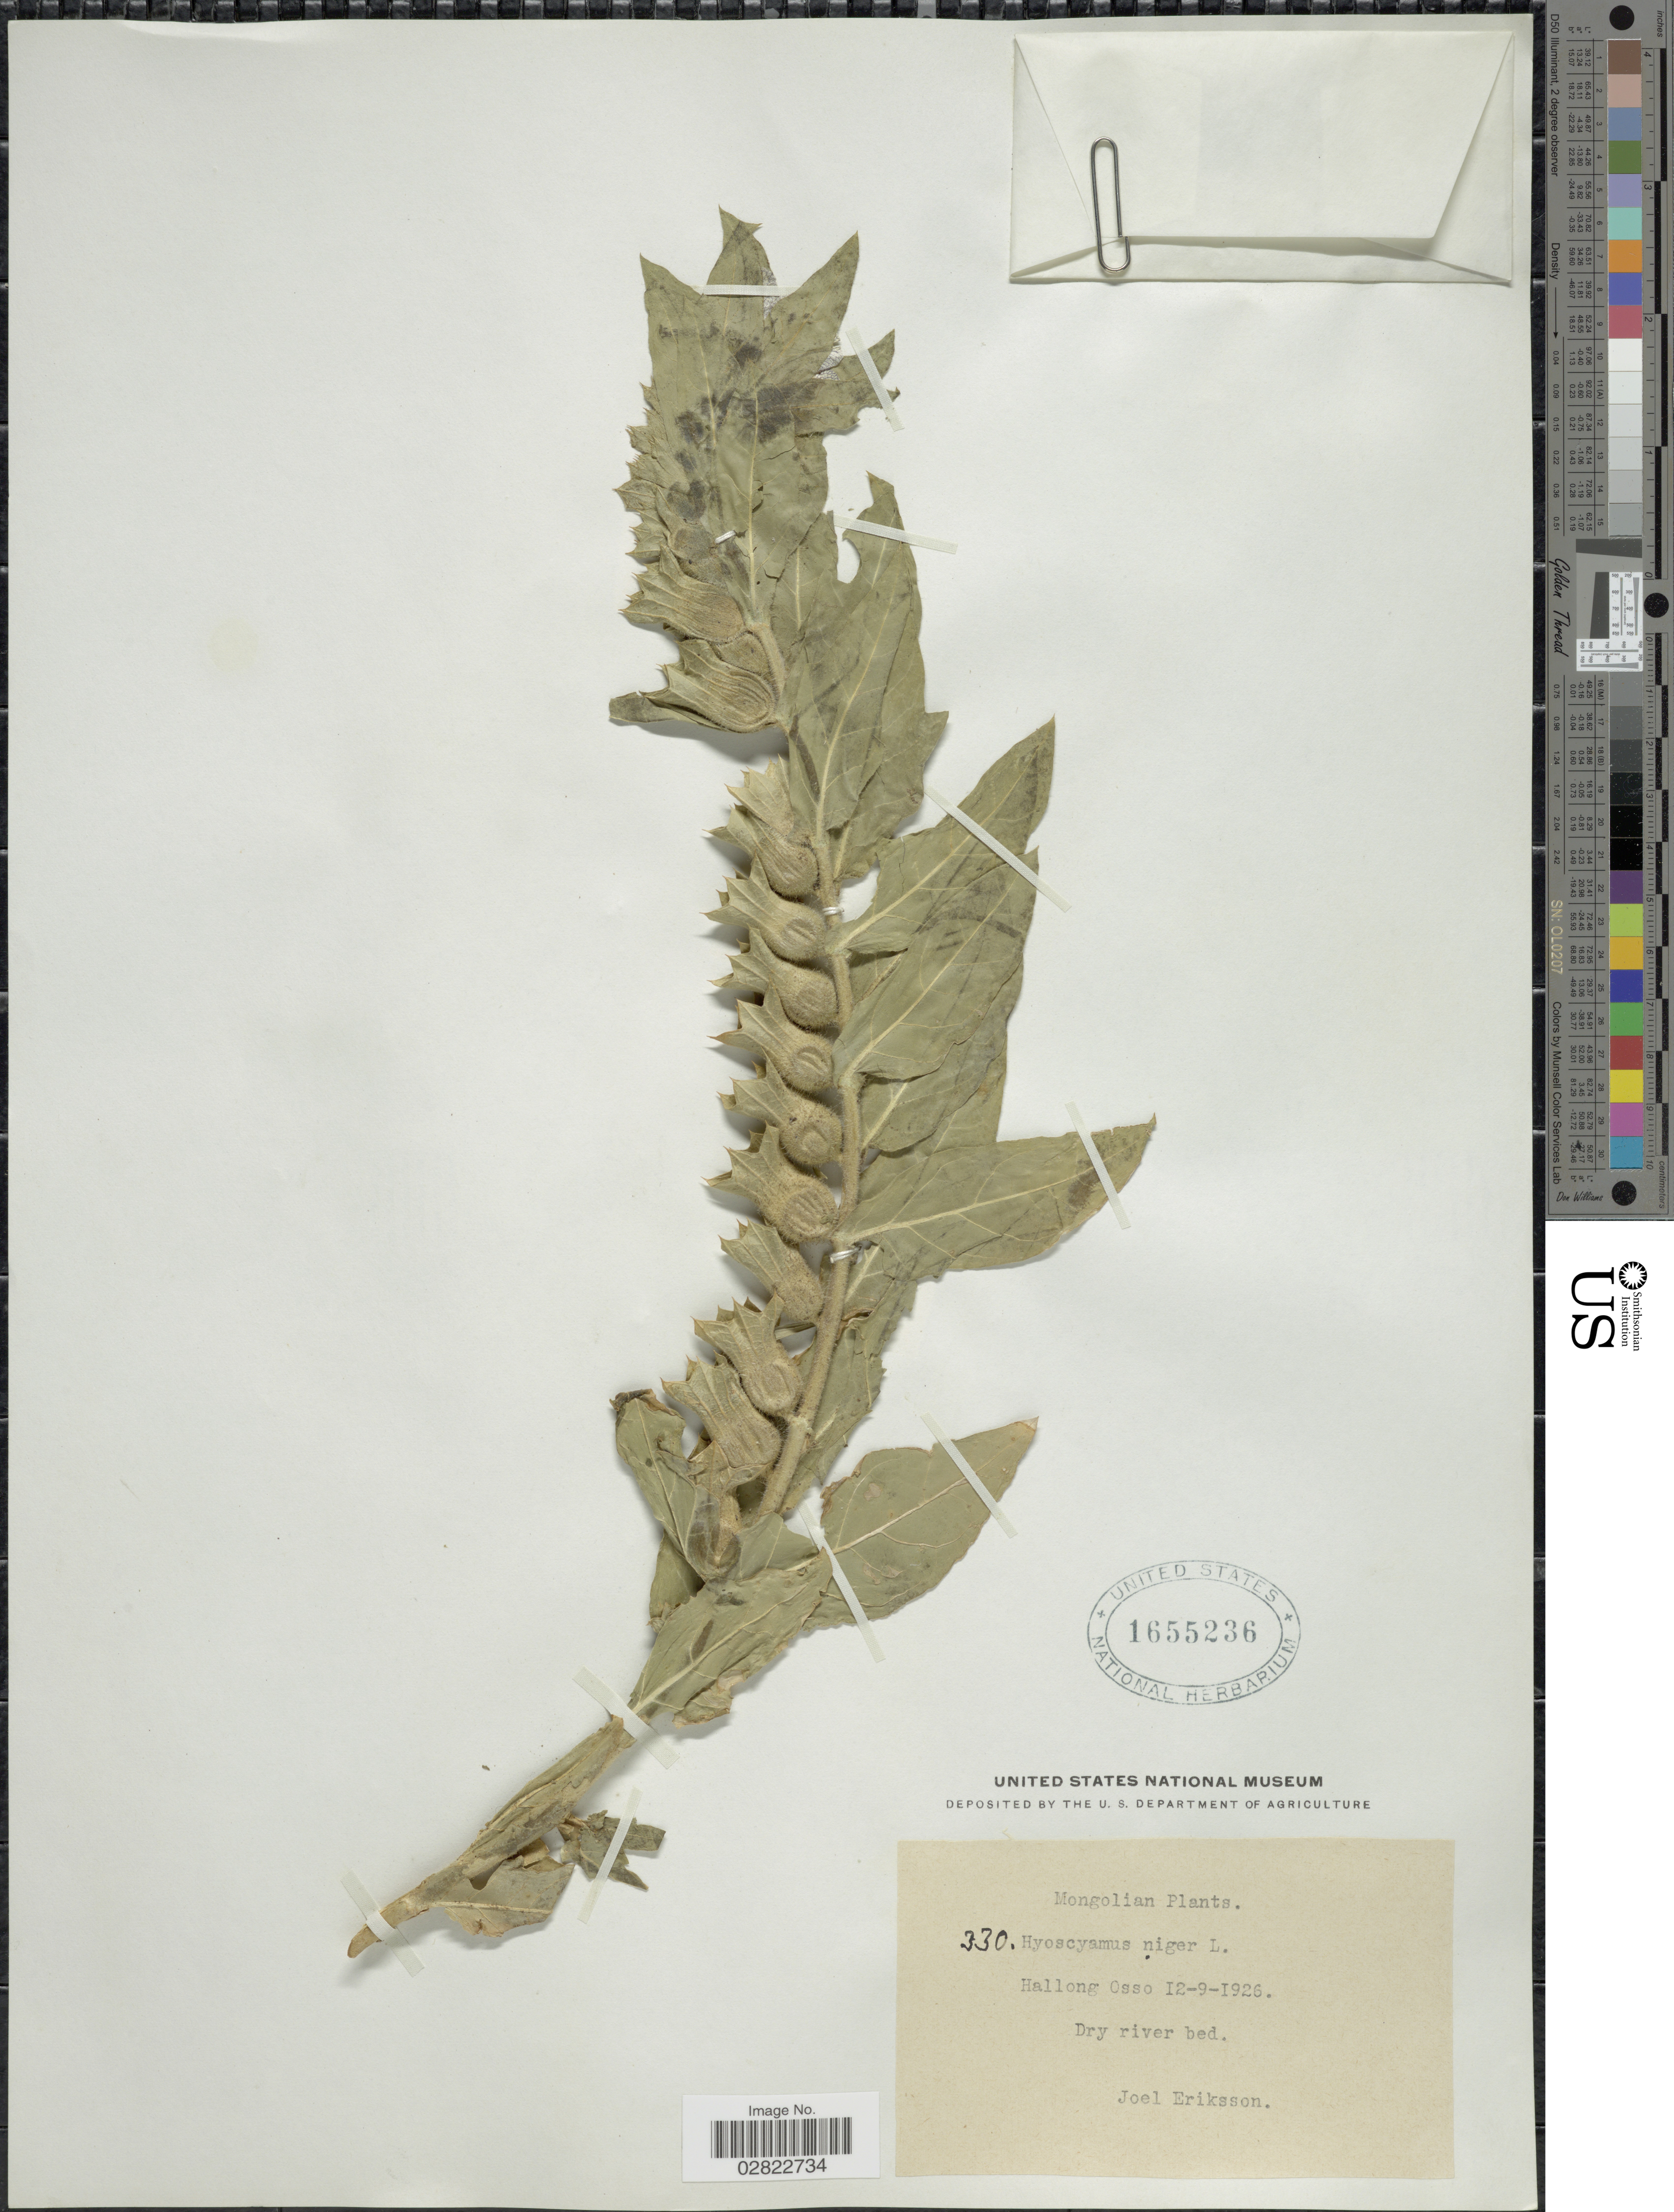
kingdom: Plantae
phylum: Tracheophyta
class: Magnoliopsida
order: Solanales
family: Solanaceae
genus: Hyoscyamus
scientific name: Hyoscyamus niger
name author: L.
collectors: J. Eriksson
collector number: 330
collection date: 1926-09-12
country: Mongolia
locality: Hallong Osso.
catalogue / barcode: US 1655236